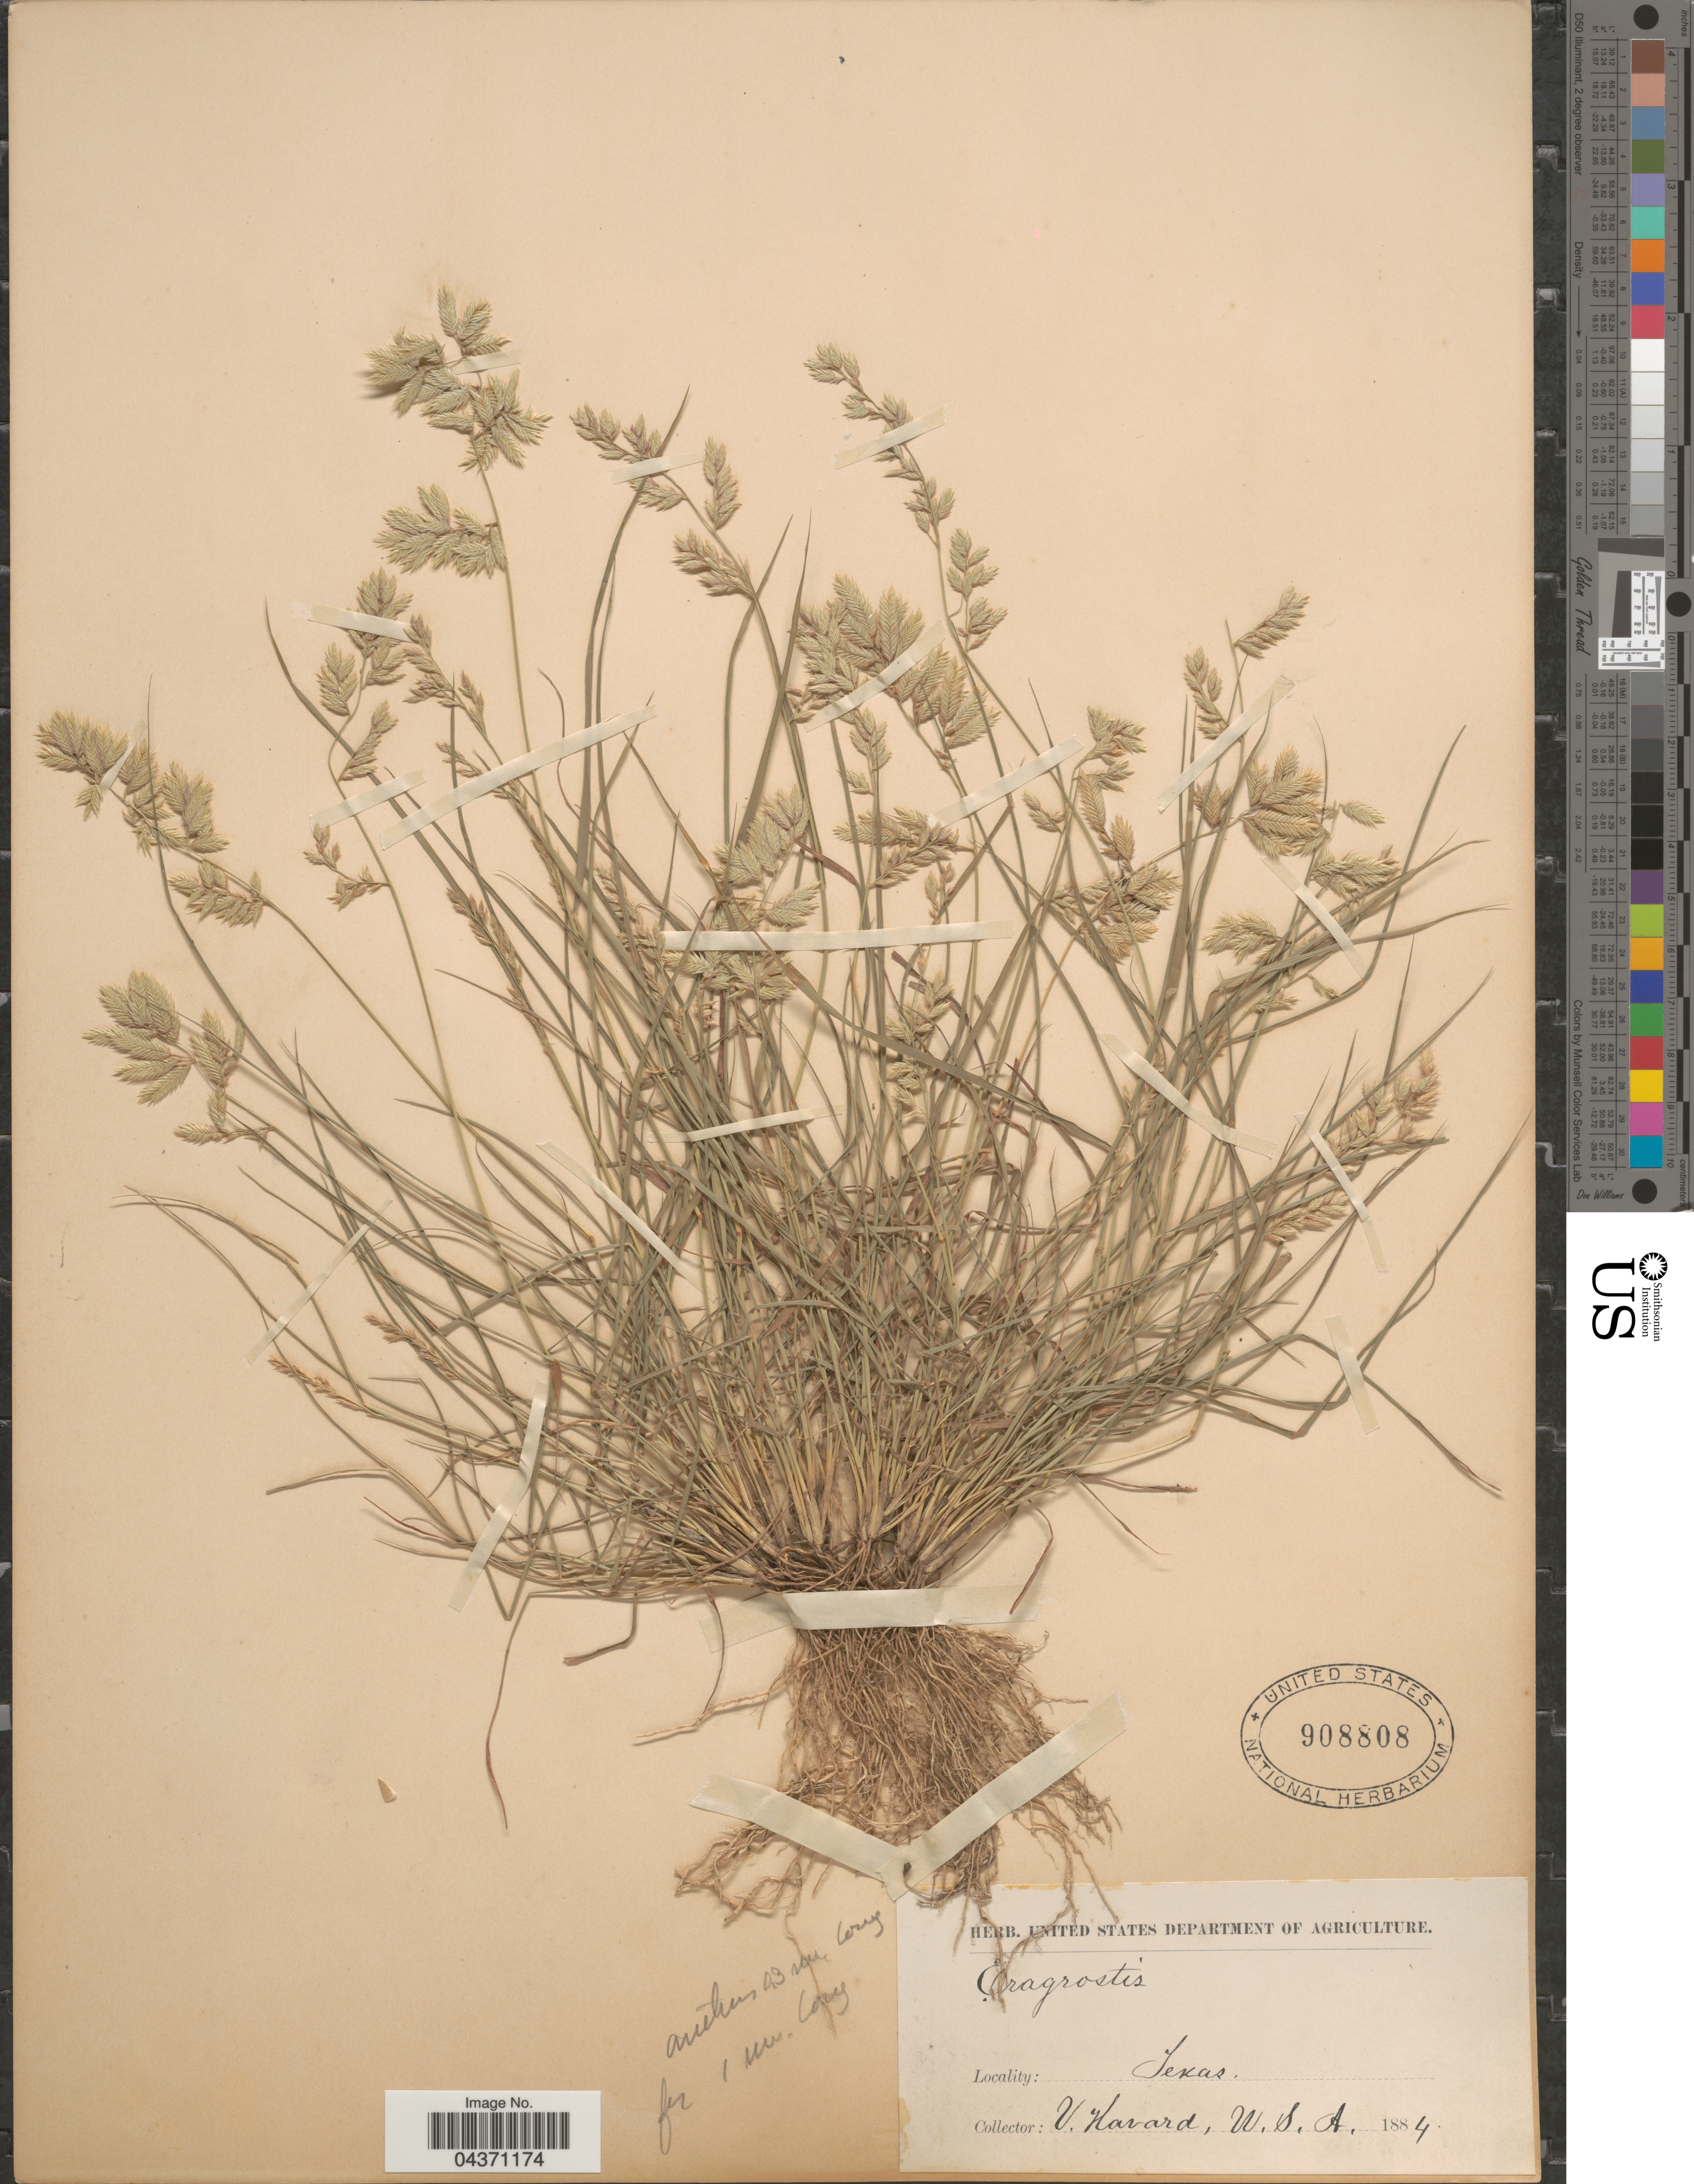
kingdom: Plantae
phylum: Tracheophyta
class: Liliopsida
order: Poales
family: Poaceae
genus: Eragrostis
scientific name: Eragrostis secundiflora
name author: J. Presl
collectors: V. Havard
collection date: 1884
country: United States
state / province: Texas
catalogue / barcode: US 908808